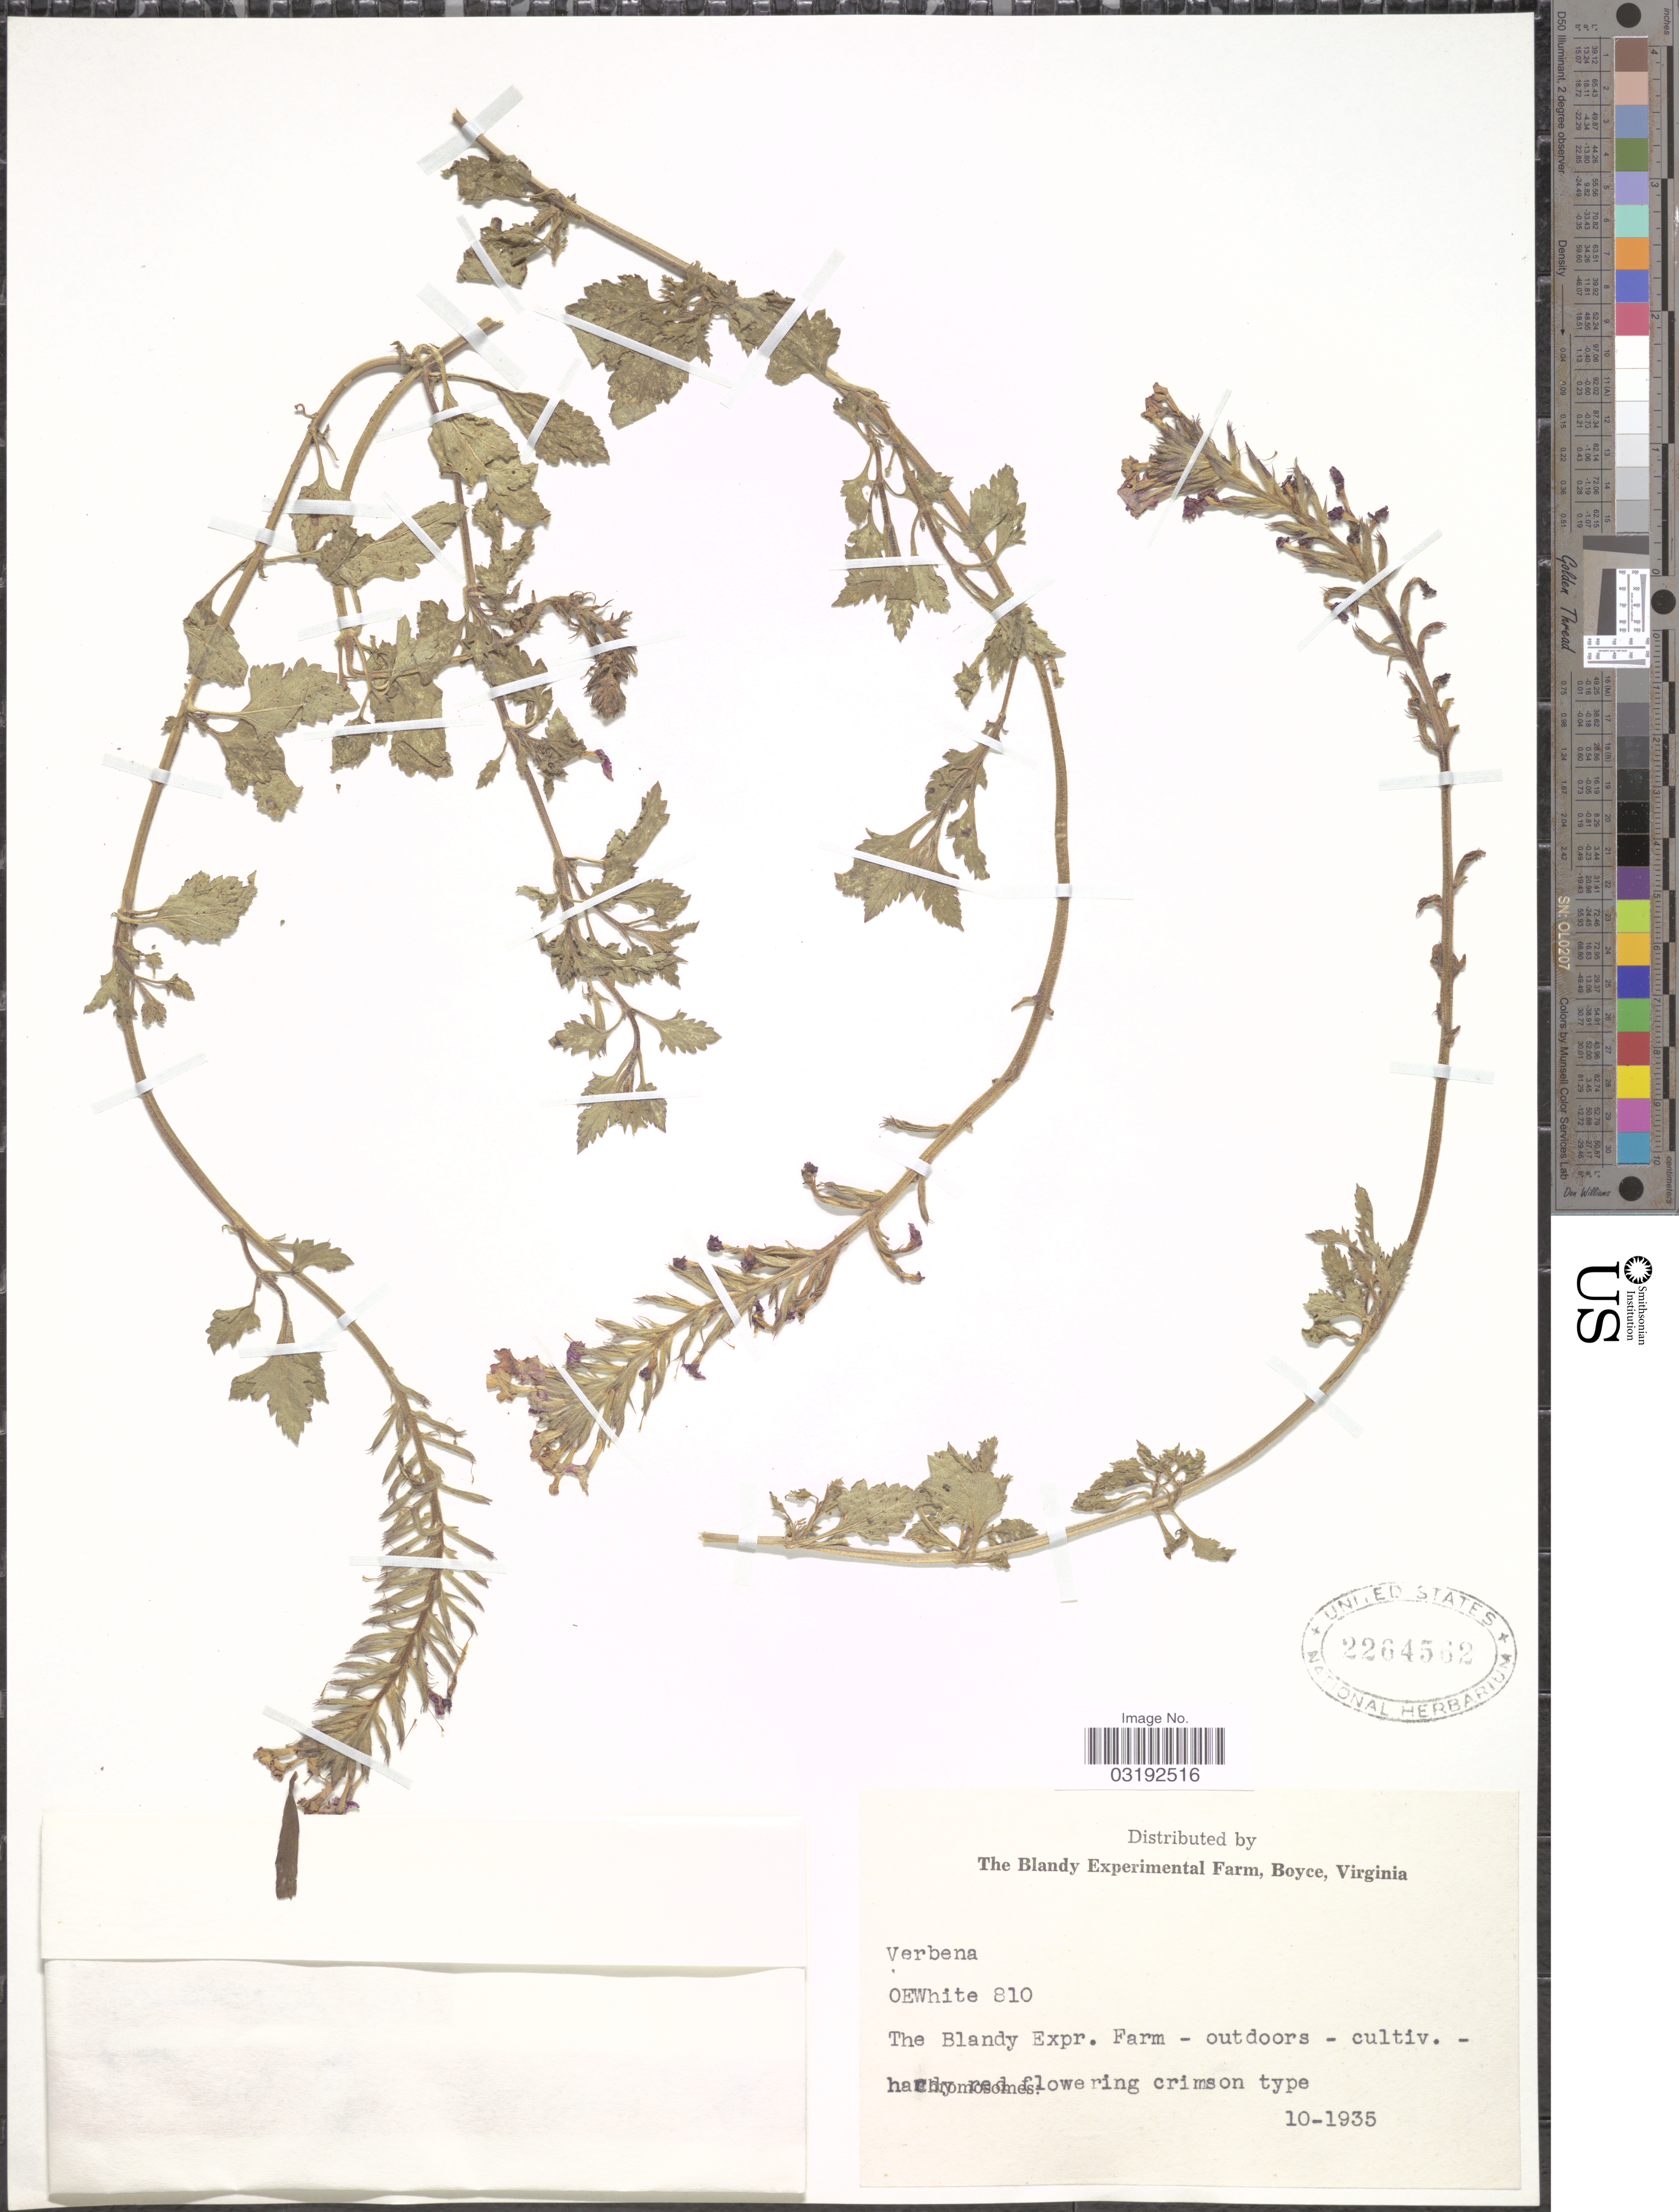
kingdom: Plantae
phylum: Tracheophyta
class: Magnoliopsida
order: Lamiales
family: Verbenaceae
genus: Verbena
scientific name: Verbena sp.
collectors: O. E. White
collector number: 810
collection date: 1935-10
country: United States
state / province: Virginia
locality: The Blandy Expr. Farm - outdoors.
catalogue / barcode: US 2264562